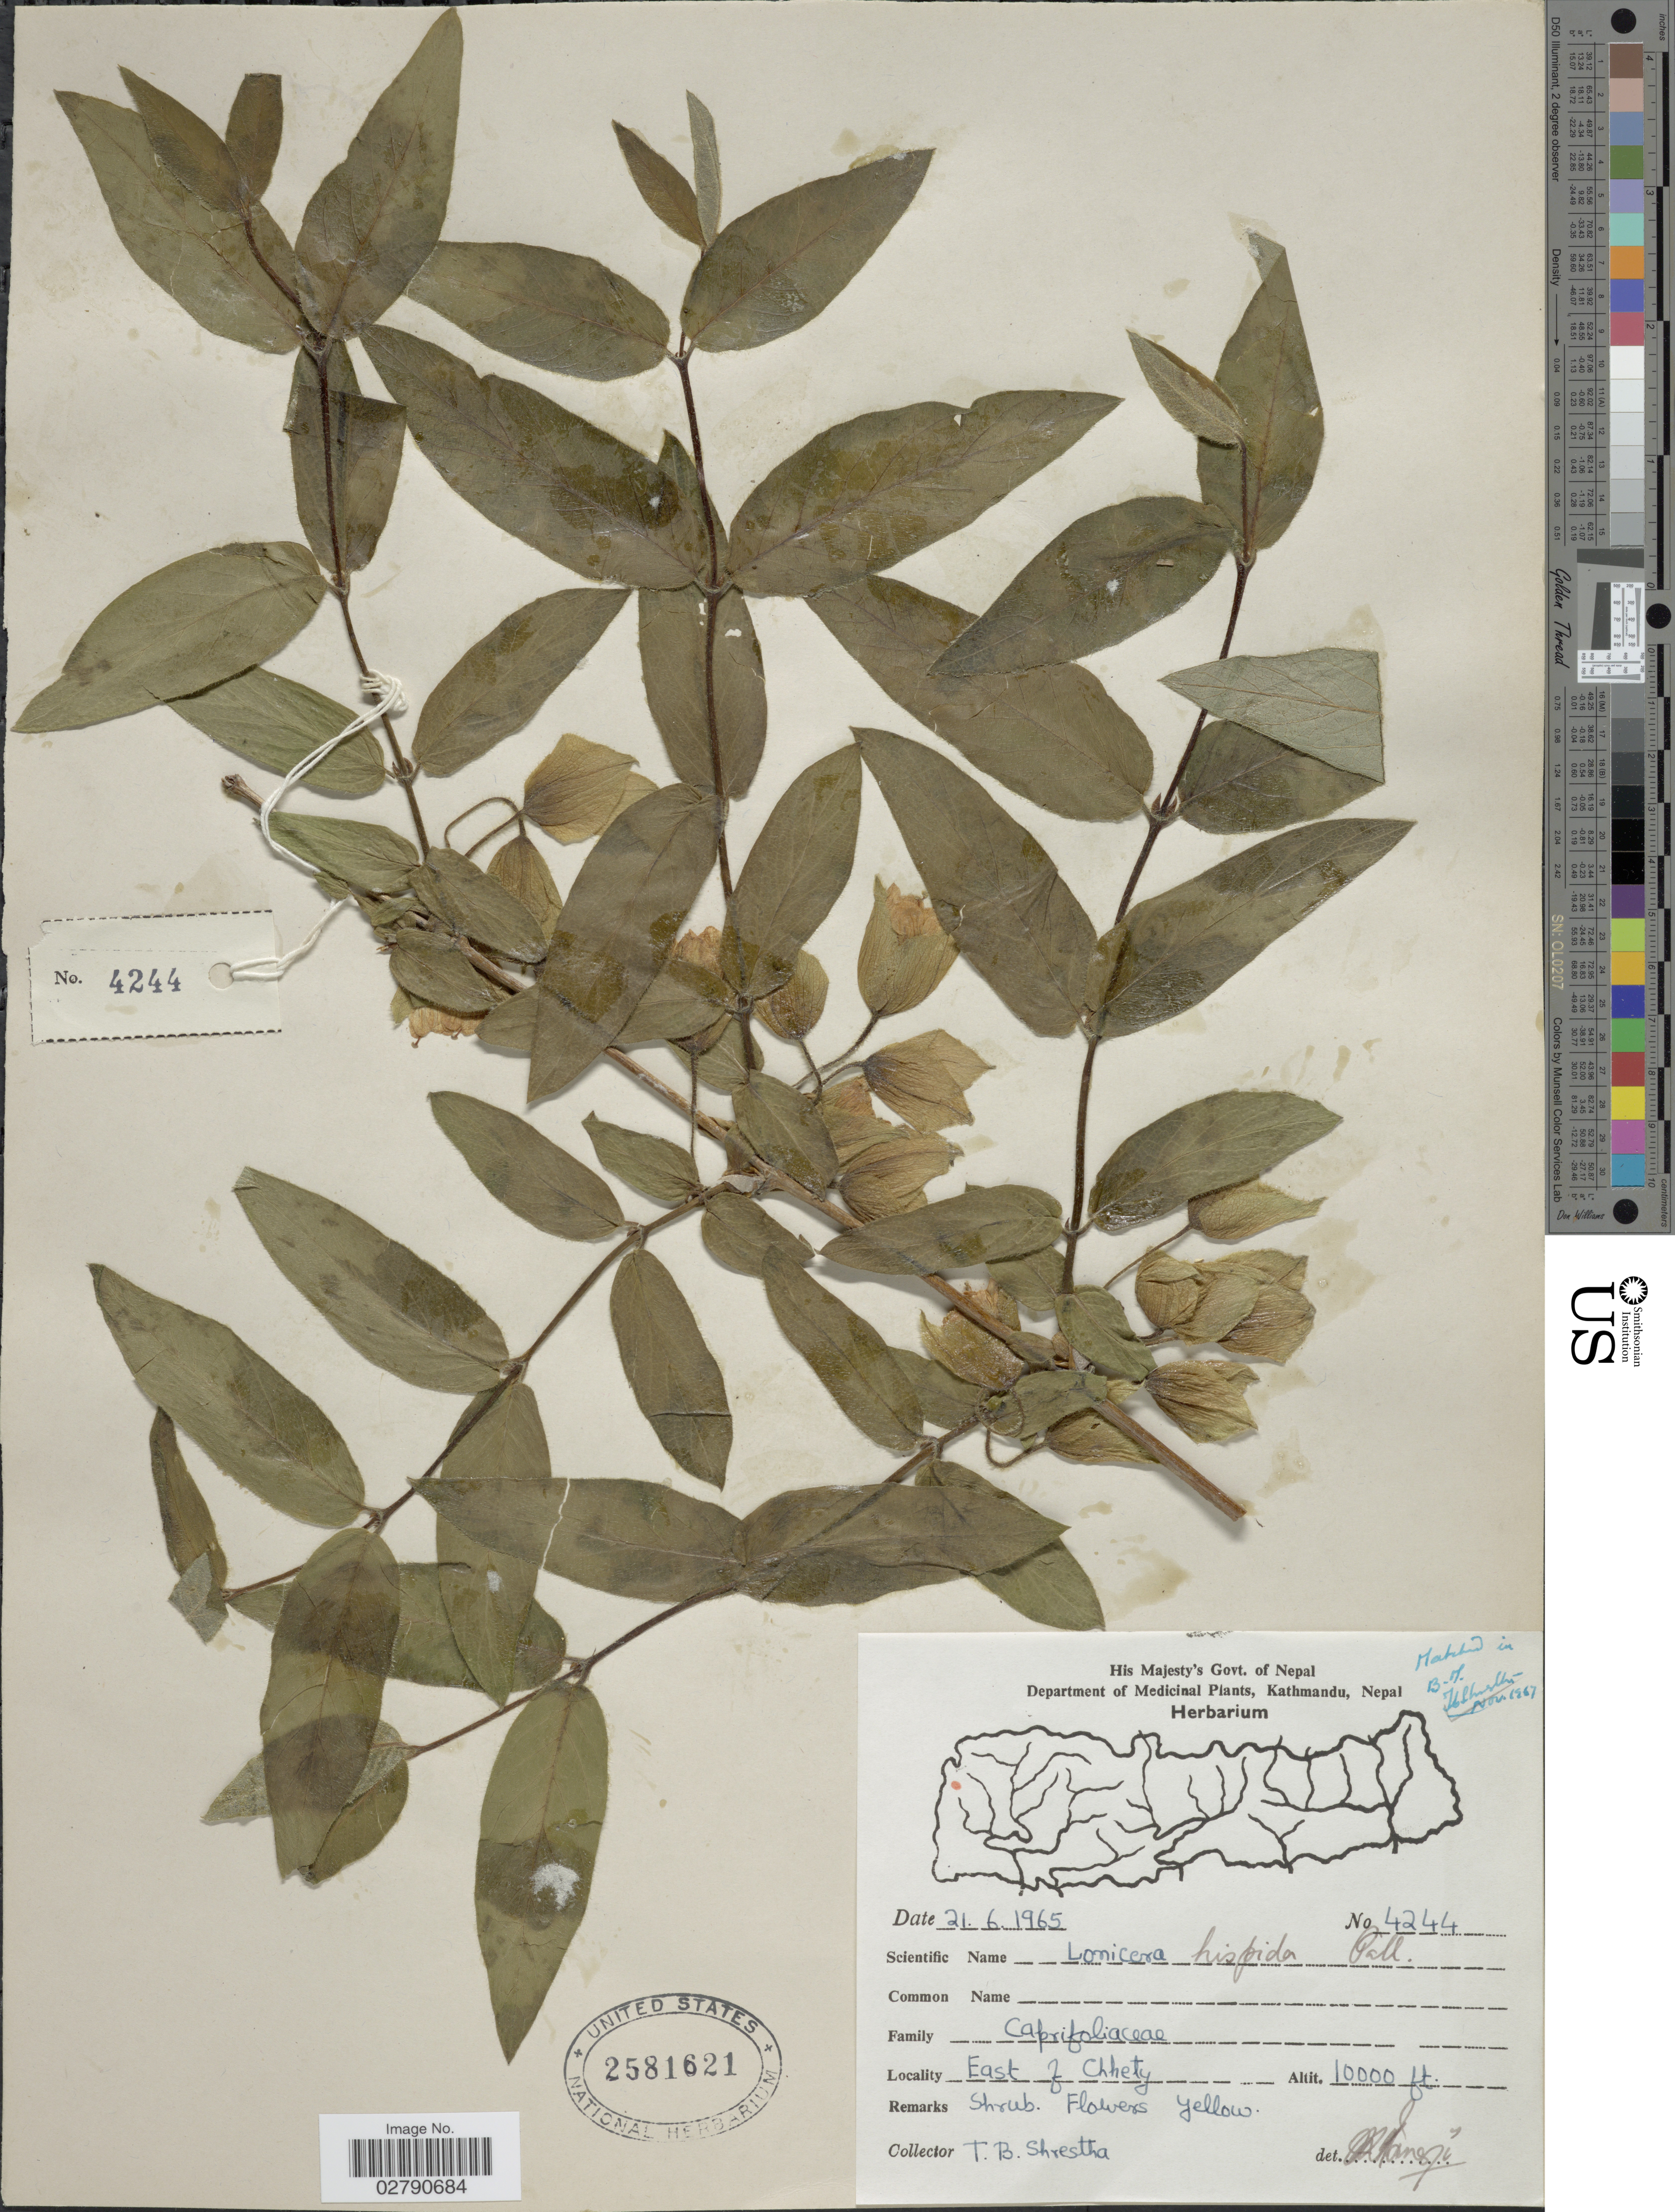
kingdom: Plantae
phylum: Tracheophyta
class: Magnoliopsida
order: Dipsacales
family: Caprifoliaceae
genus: Lonicera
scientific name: Lonicera hispida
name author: Pall. ex Roem. & Schult.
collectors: T. B. Shrestha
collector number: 4244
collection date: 1965-06-21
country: Nepal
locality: East of Chhety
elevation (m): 3048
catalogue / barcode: US 2581621